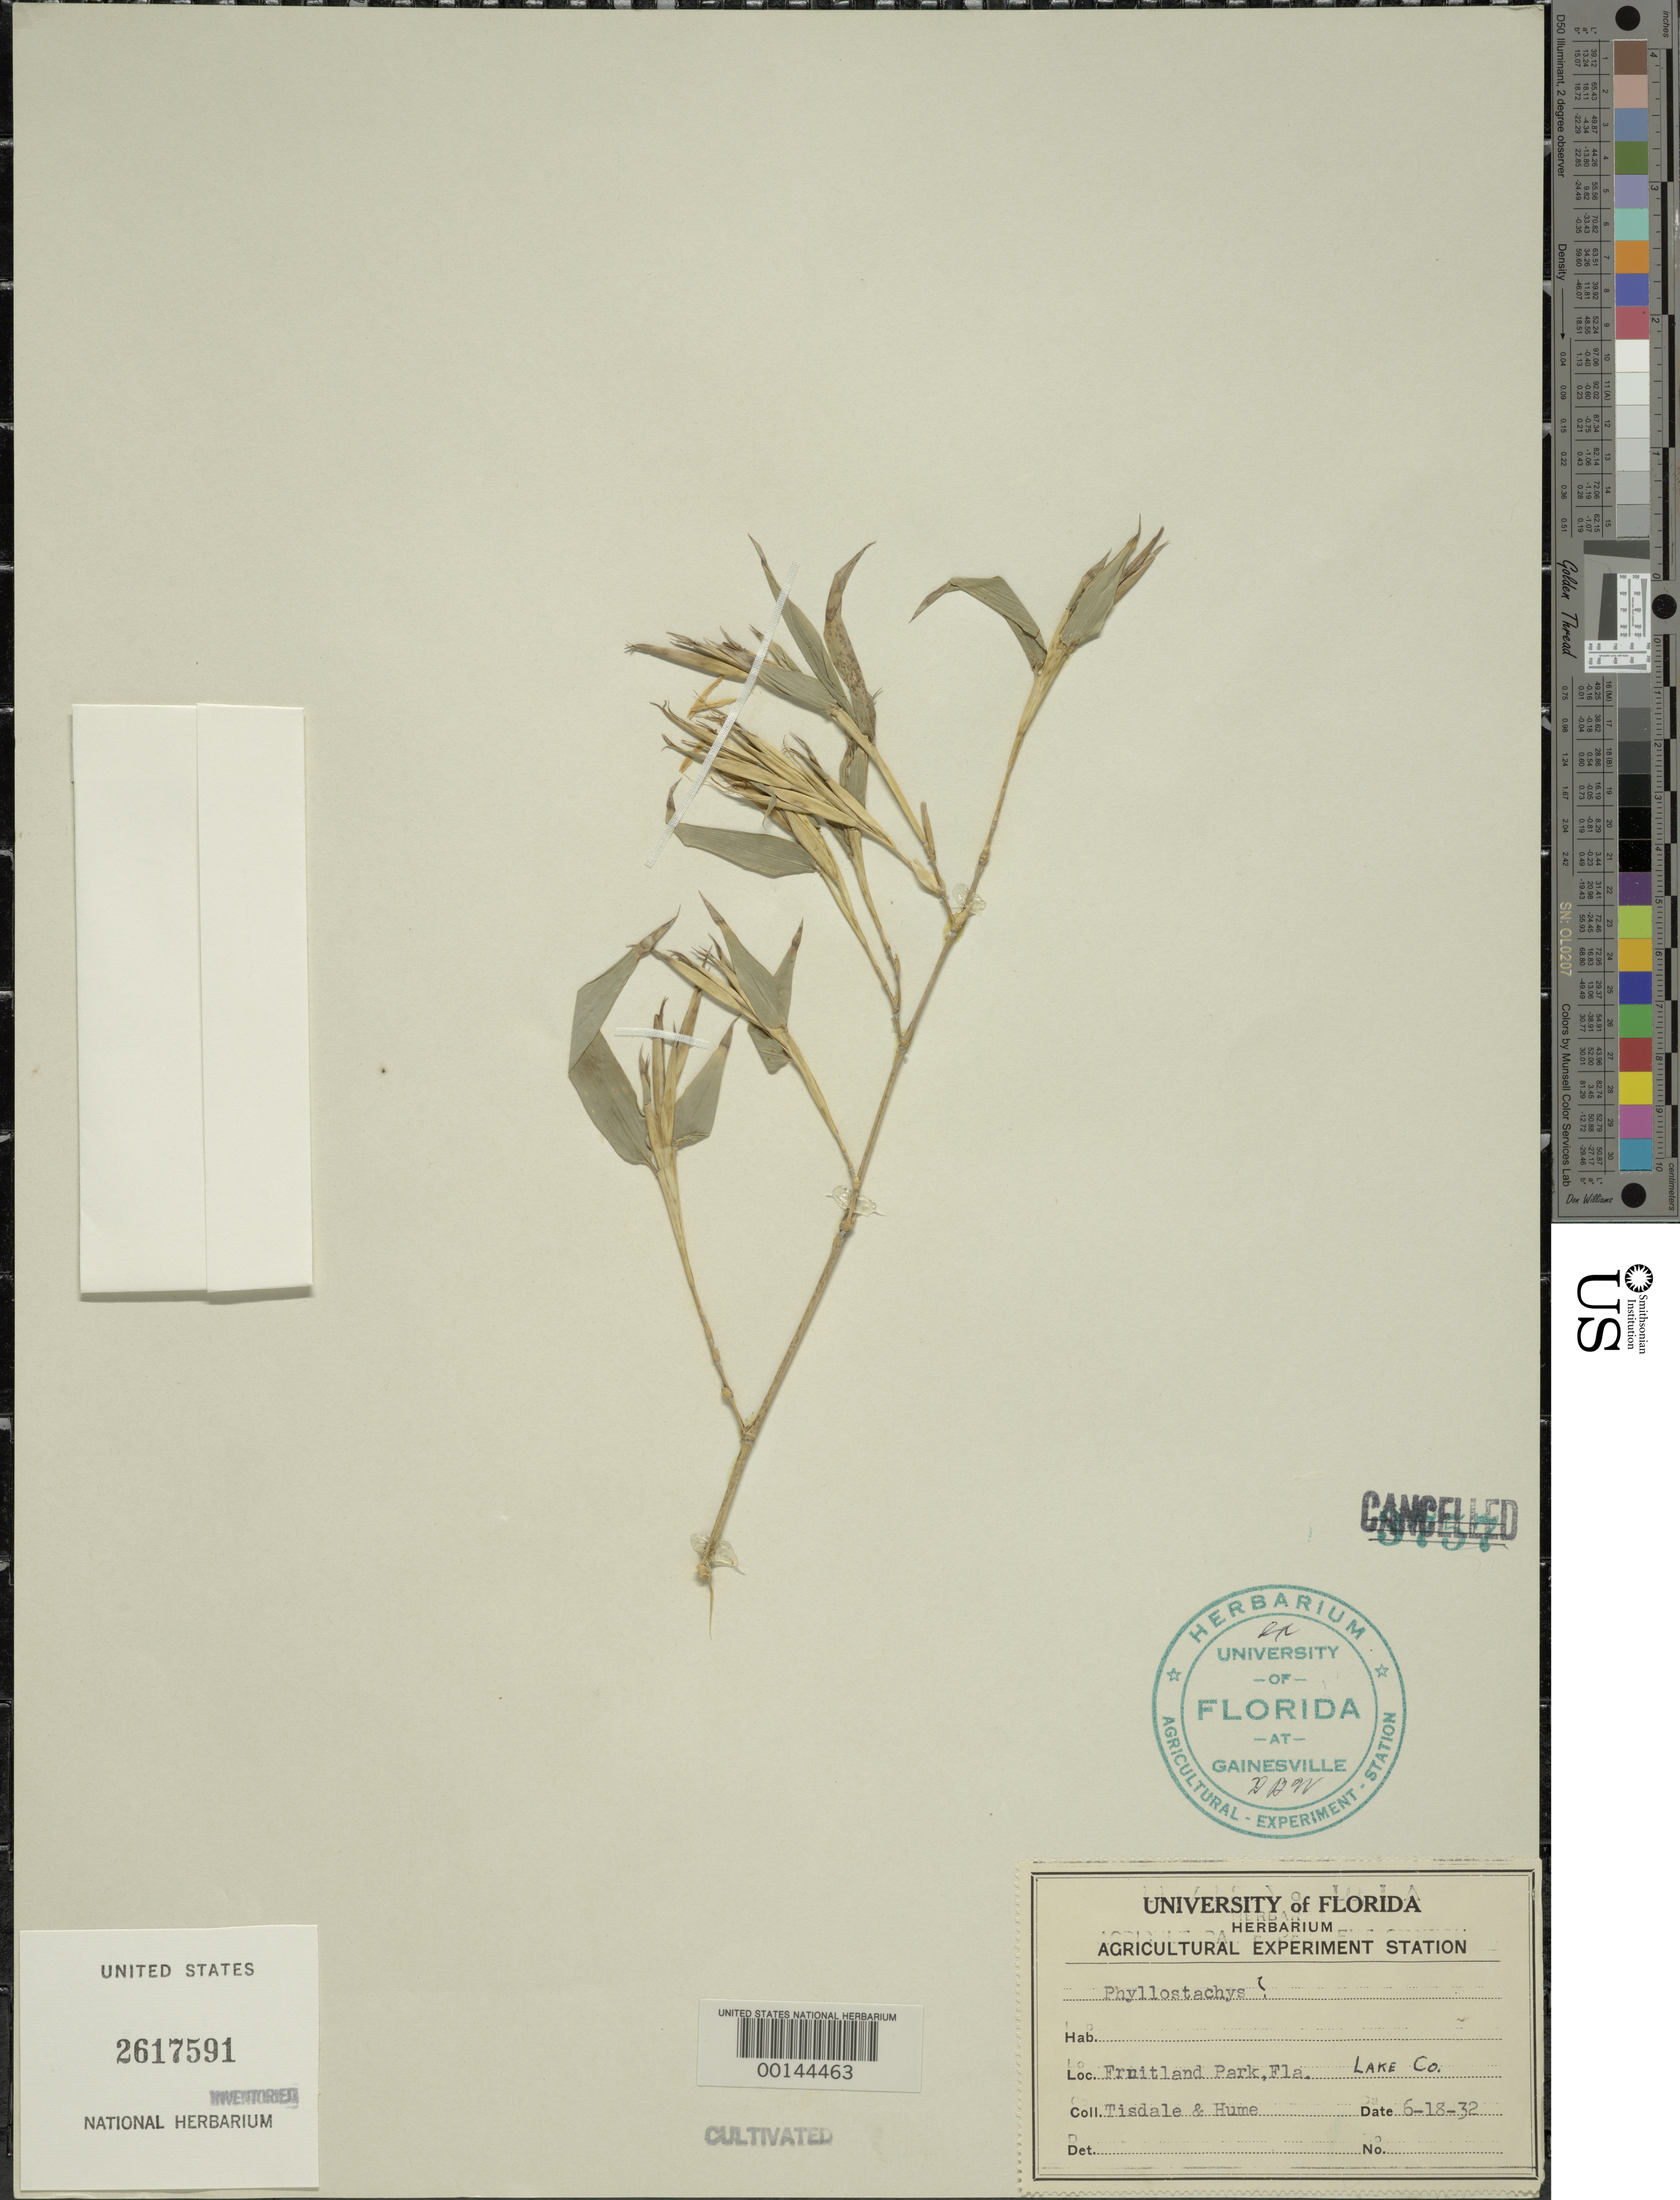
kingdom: Plantae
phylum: Tracheophyta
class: Liliopsida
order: Poales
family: Poaceae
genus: Phyllostachys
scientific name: Phyllostachys sp.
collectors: -. Tisdale & -. Hume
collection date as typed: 18 Jun 1931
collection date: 1931-06-18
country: United States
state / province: Florida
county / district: Lake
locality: Fruitland park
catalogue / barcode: US 2617591